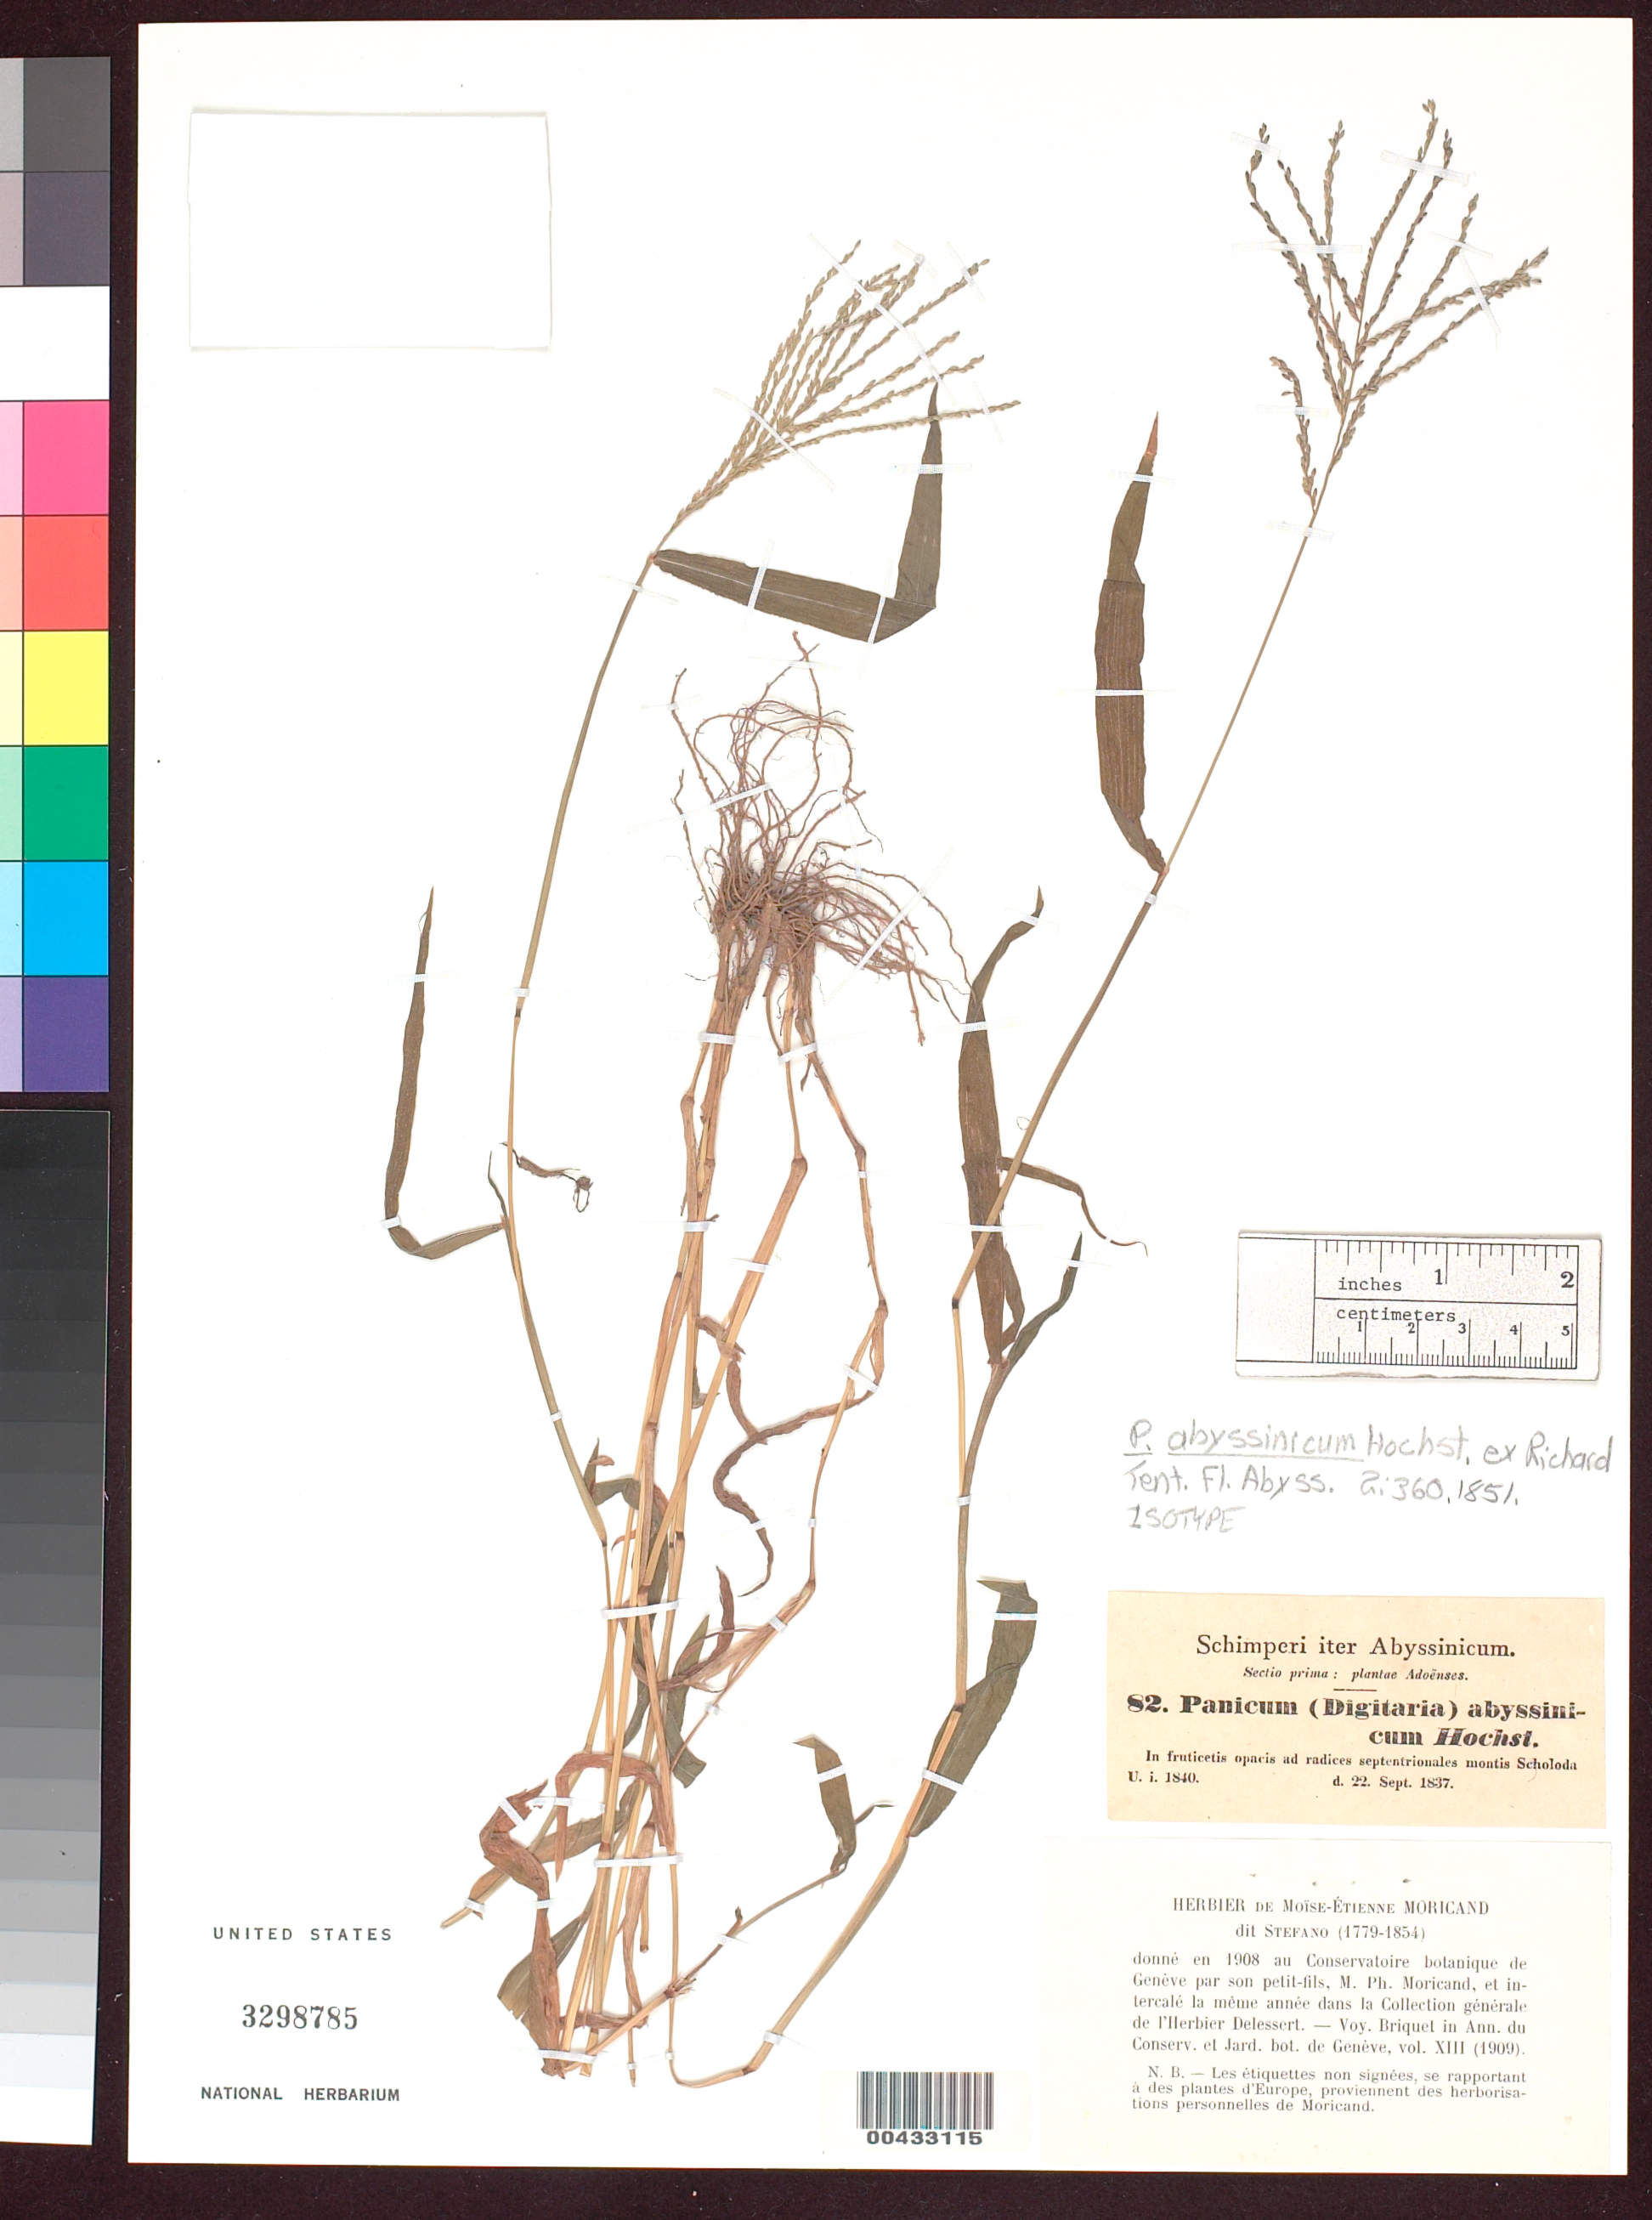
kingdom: Plantae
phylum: Tracheophyta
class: Liliopsida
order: Poales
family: Poaceae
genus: Panicum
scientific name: Panicum abyssinicum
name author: Hochst. ex A. Rich.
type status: Isotype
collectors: G. W. Schimper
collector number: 82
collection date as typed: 22 Sep 1837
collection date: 1837-09-22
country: Ethiopia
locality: In fruticetis opacis ad radices septentrionales Montis Scholoda. [In shady thickets at northern foothils of Scholoda Mountains?]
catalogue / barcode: US 3298785